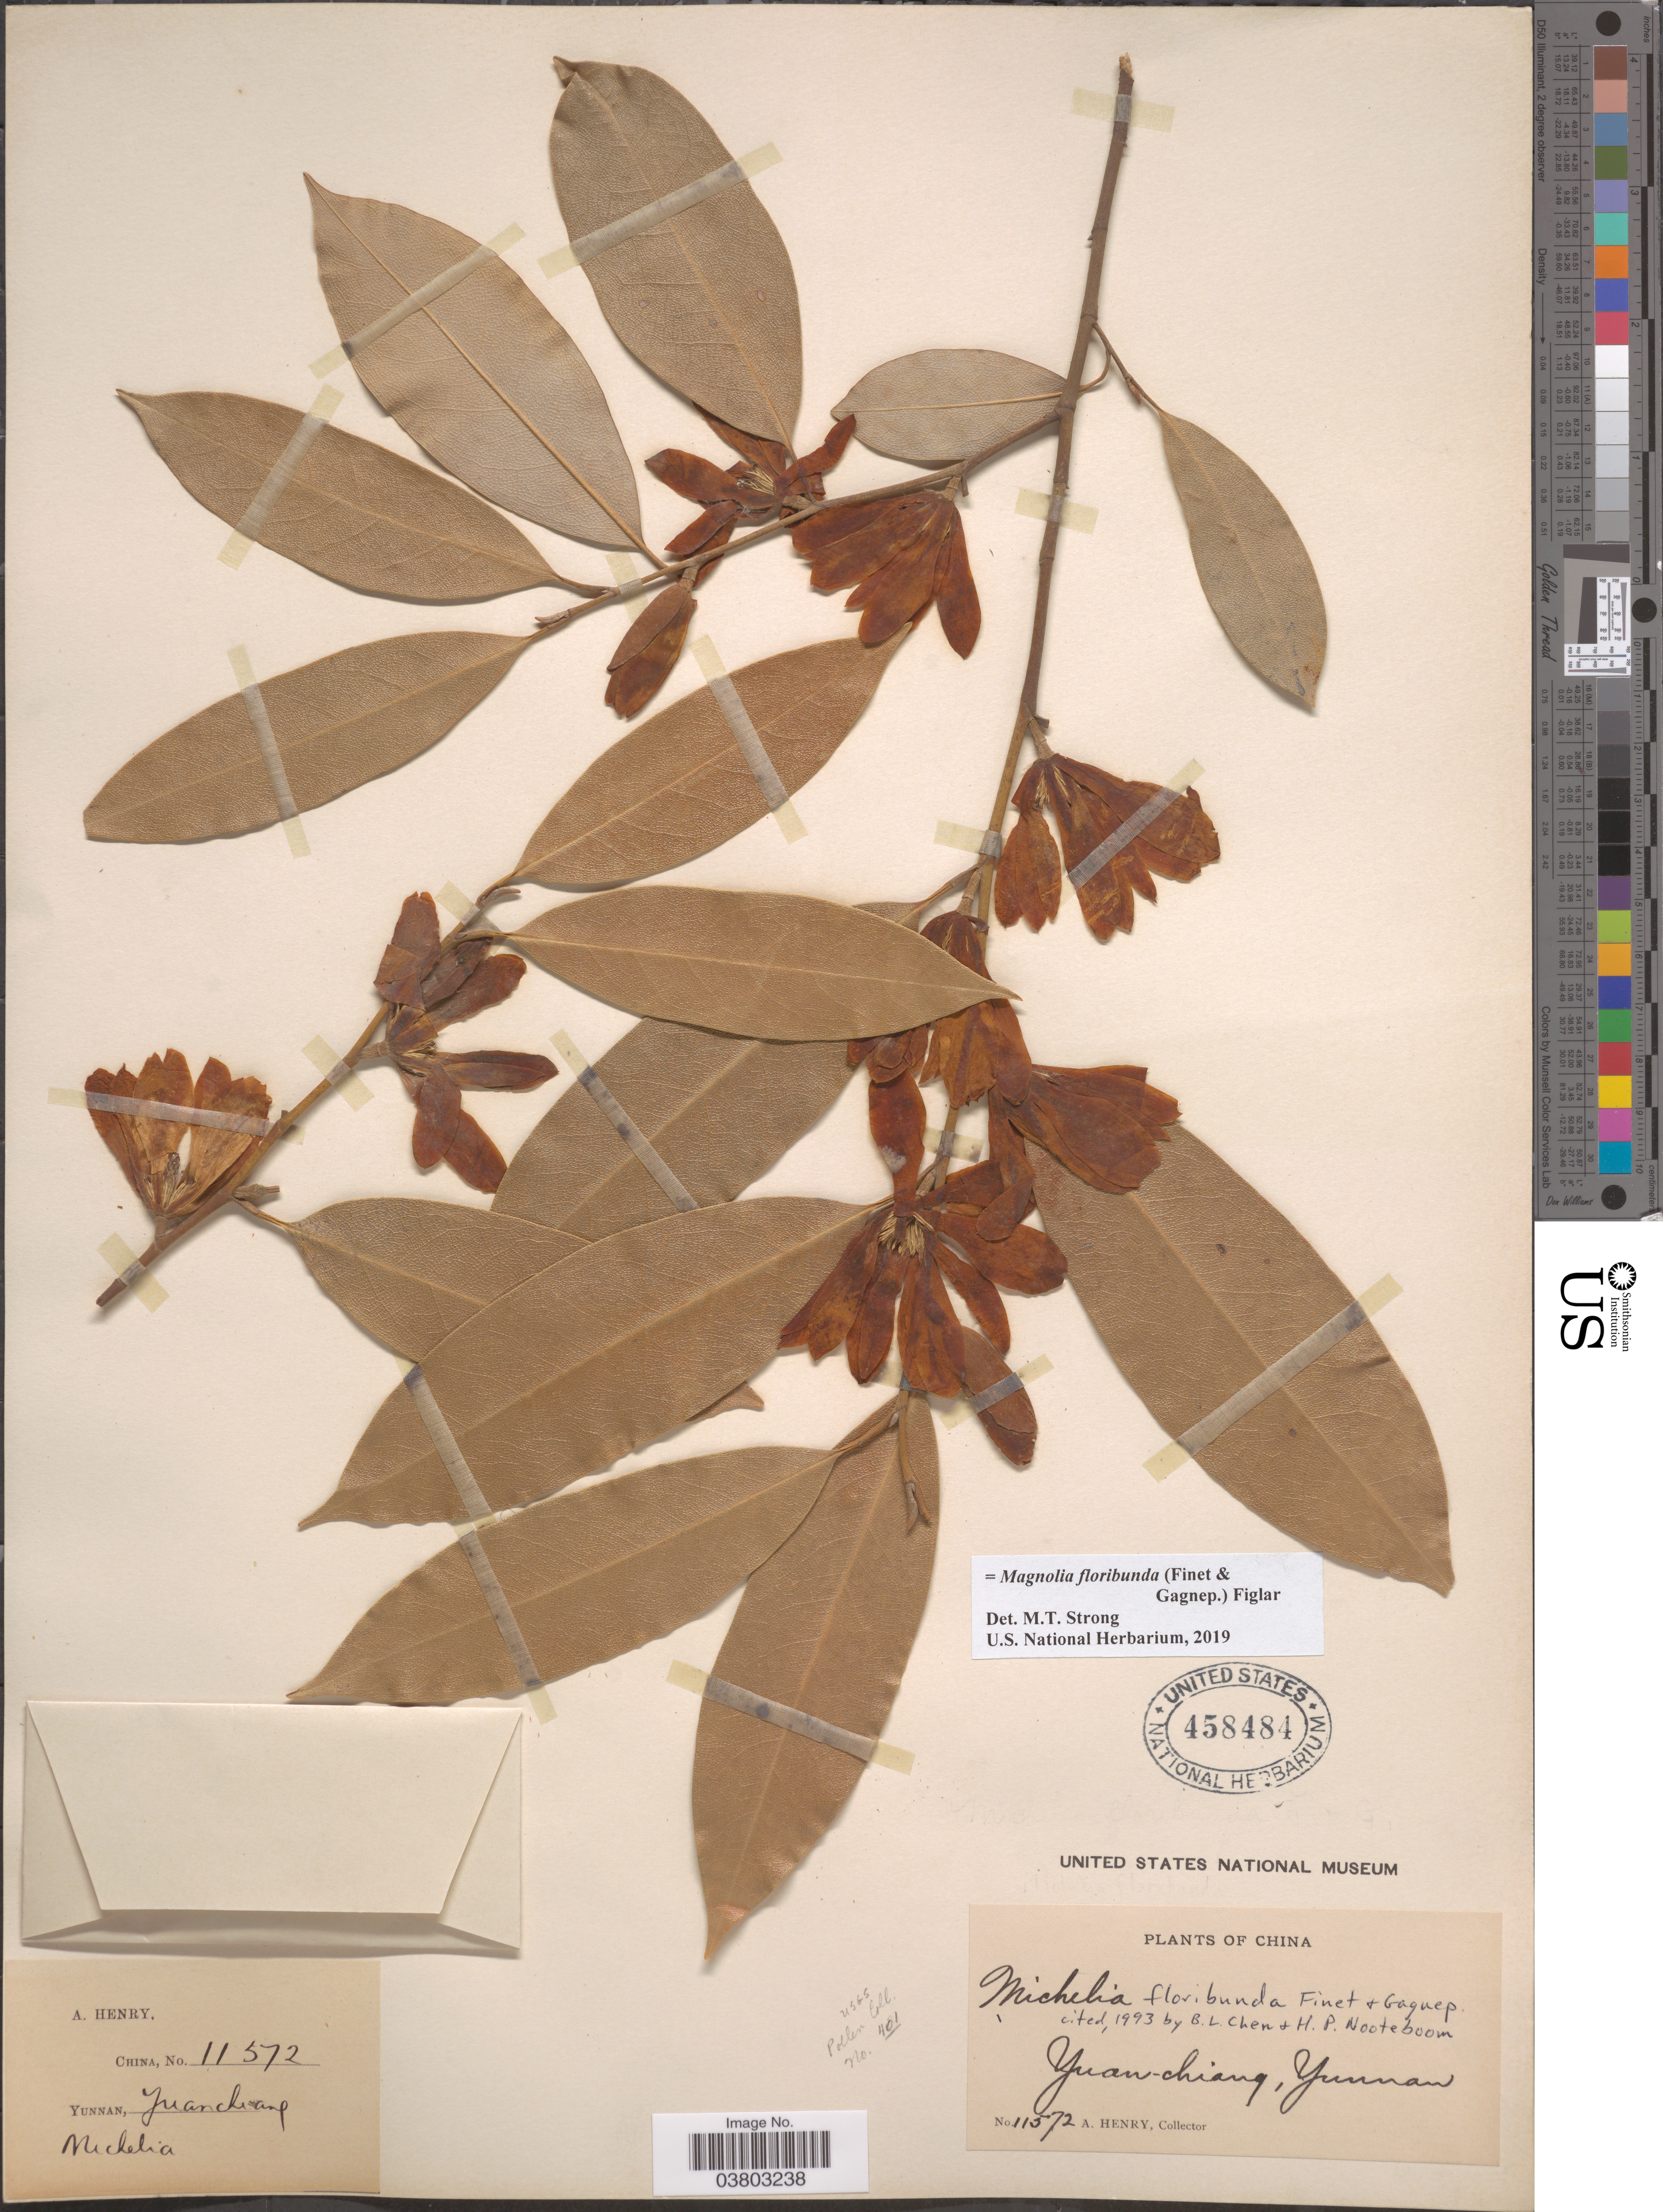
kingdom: Plantae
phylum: Tracheophyta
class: Magnoliopsida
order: Magnoliales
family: Magnoliaceae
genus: Magnolia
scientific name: Magnolia floribunda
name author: (Finet & Gagnep.) Figlar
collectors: A. Henry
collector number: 11572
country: China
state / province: Yunnan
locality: Yuan-chiang.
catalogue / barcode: US 458484